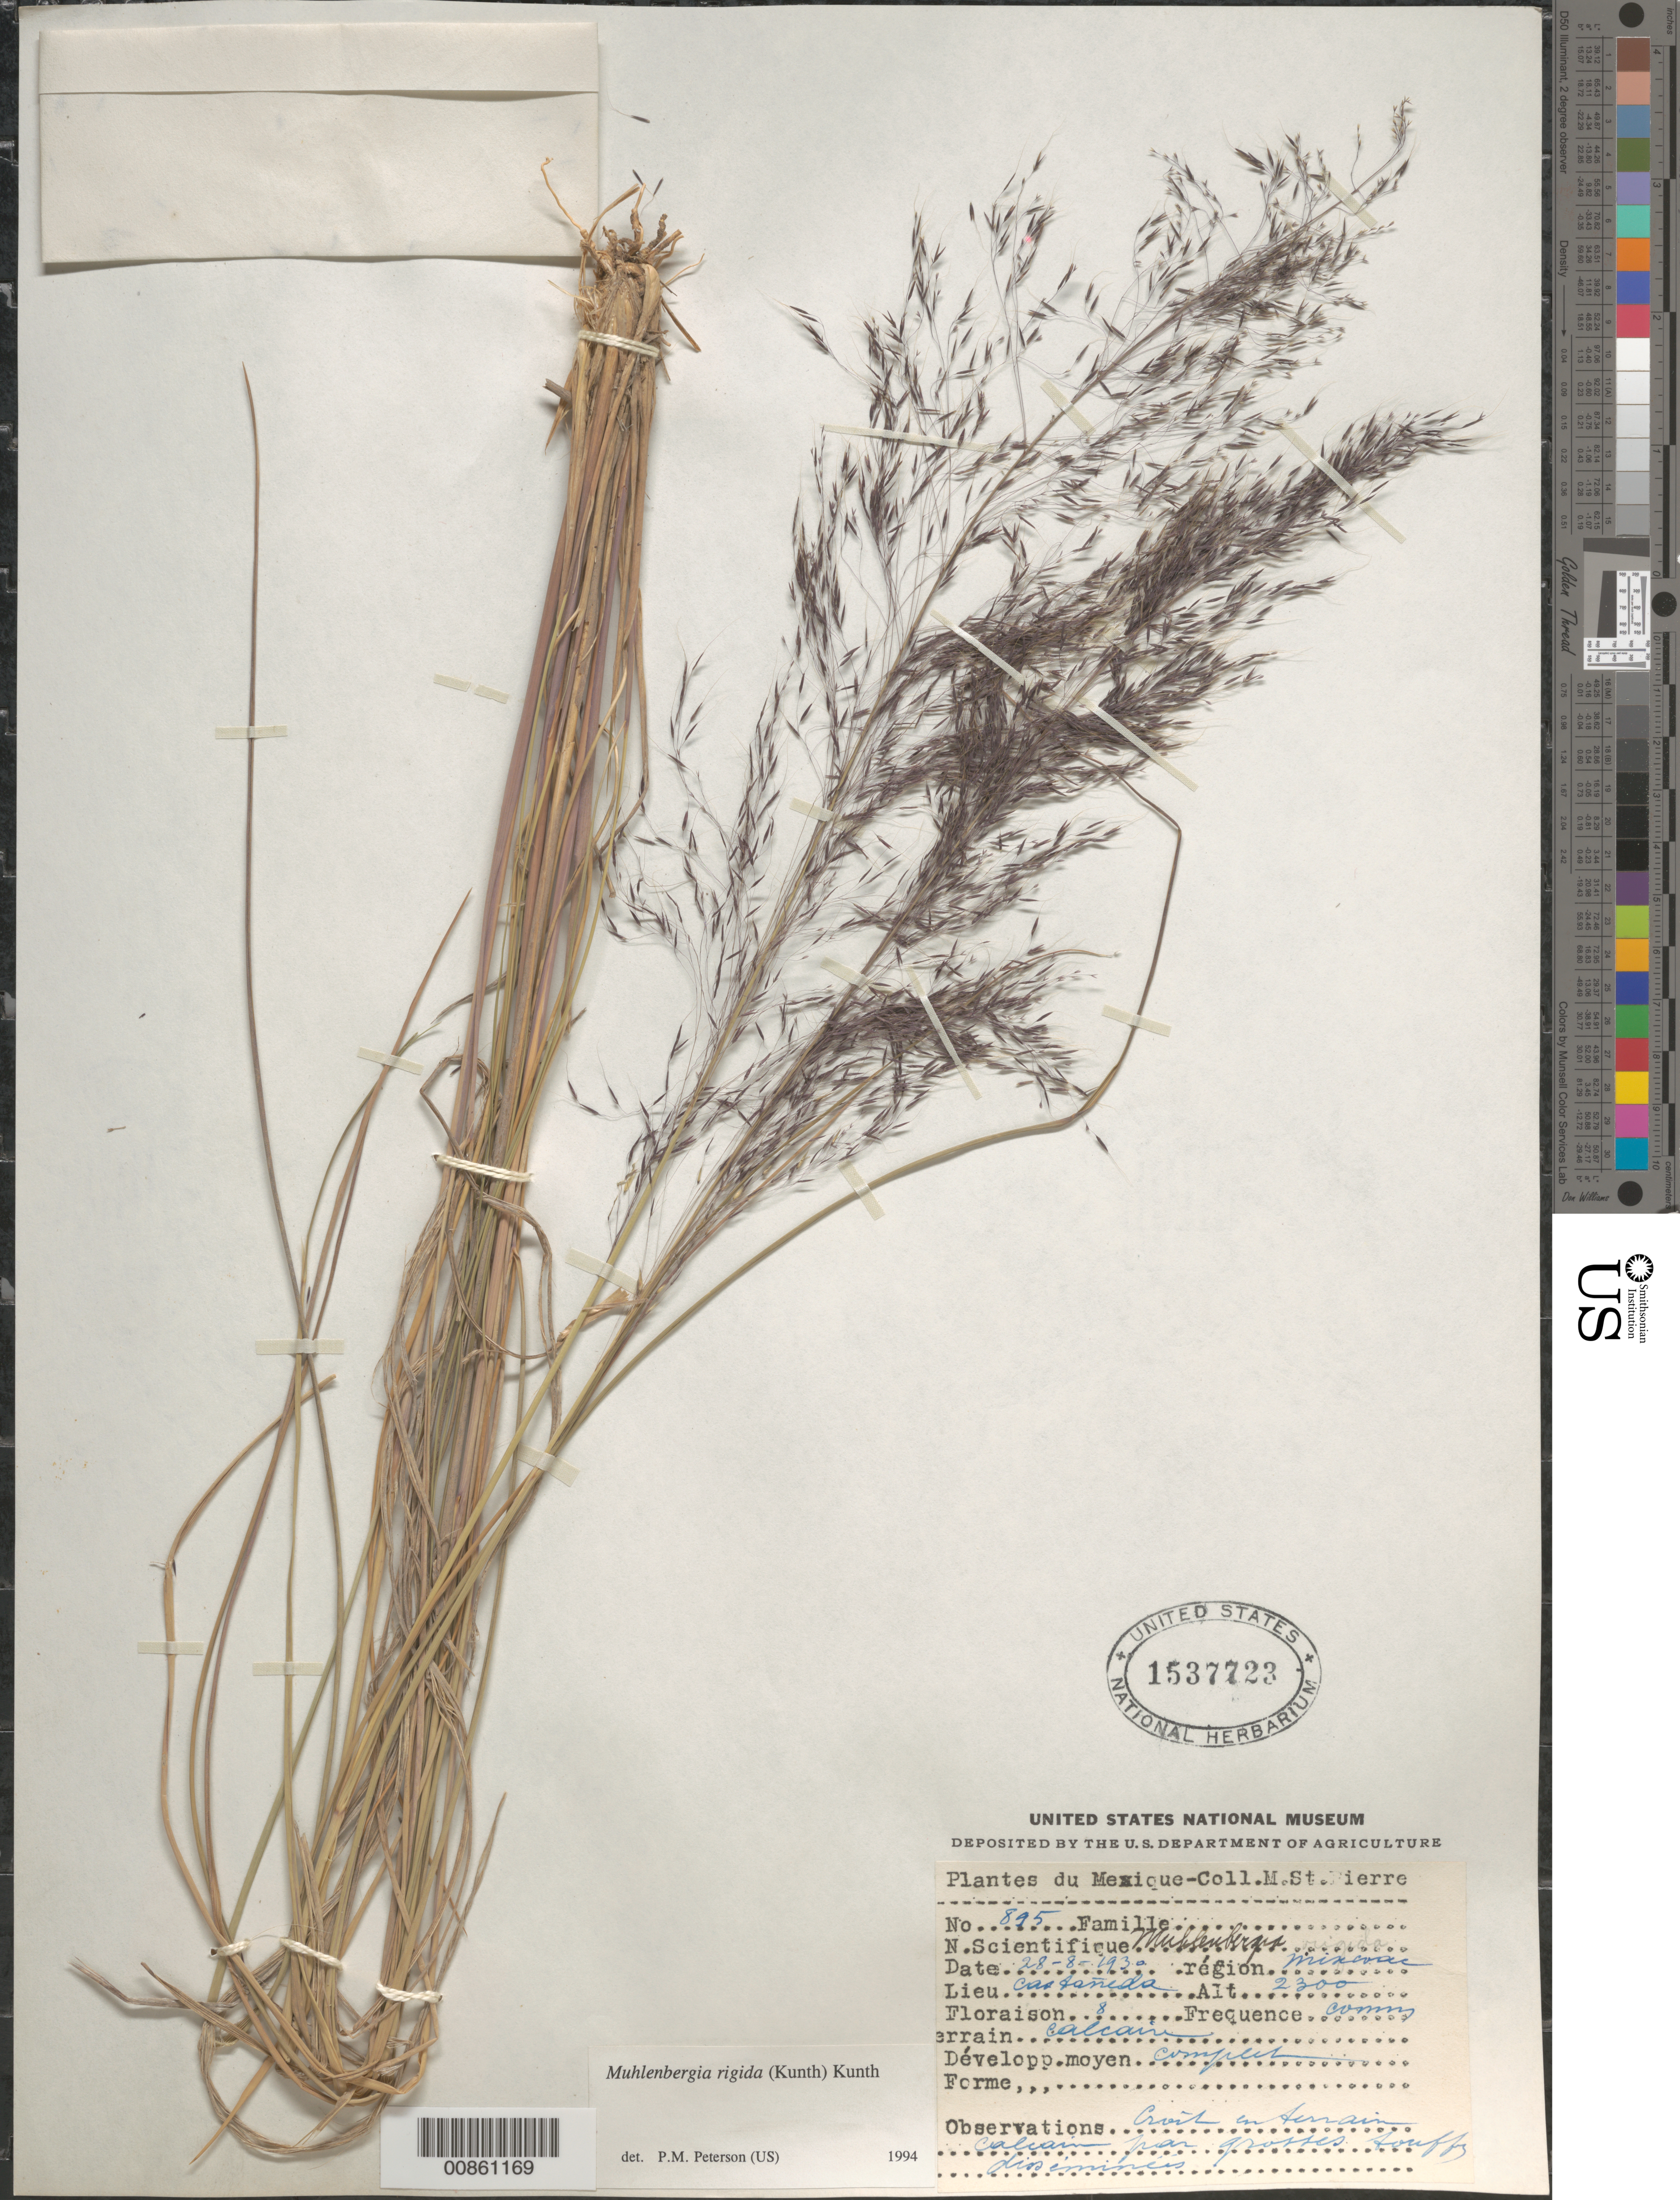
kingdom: Plantae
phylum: Tracheophyta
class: Liliopsida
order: Poales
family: Poaceae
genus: Muhlenbergia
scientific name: Muhlenbergia rigida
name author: (Kunth) Kunth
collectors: M. Saint-Pierre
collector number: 895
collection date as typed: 28 Aug 1930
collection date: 1930-08-28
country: Mexico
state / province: Distrito Federal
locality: Mixcoac, D.F.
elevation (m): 2300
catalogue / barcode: US 1537723